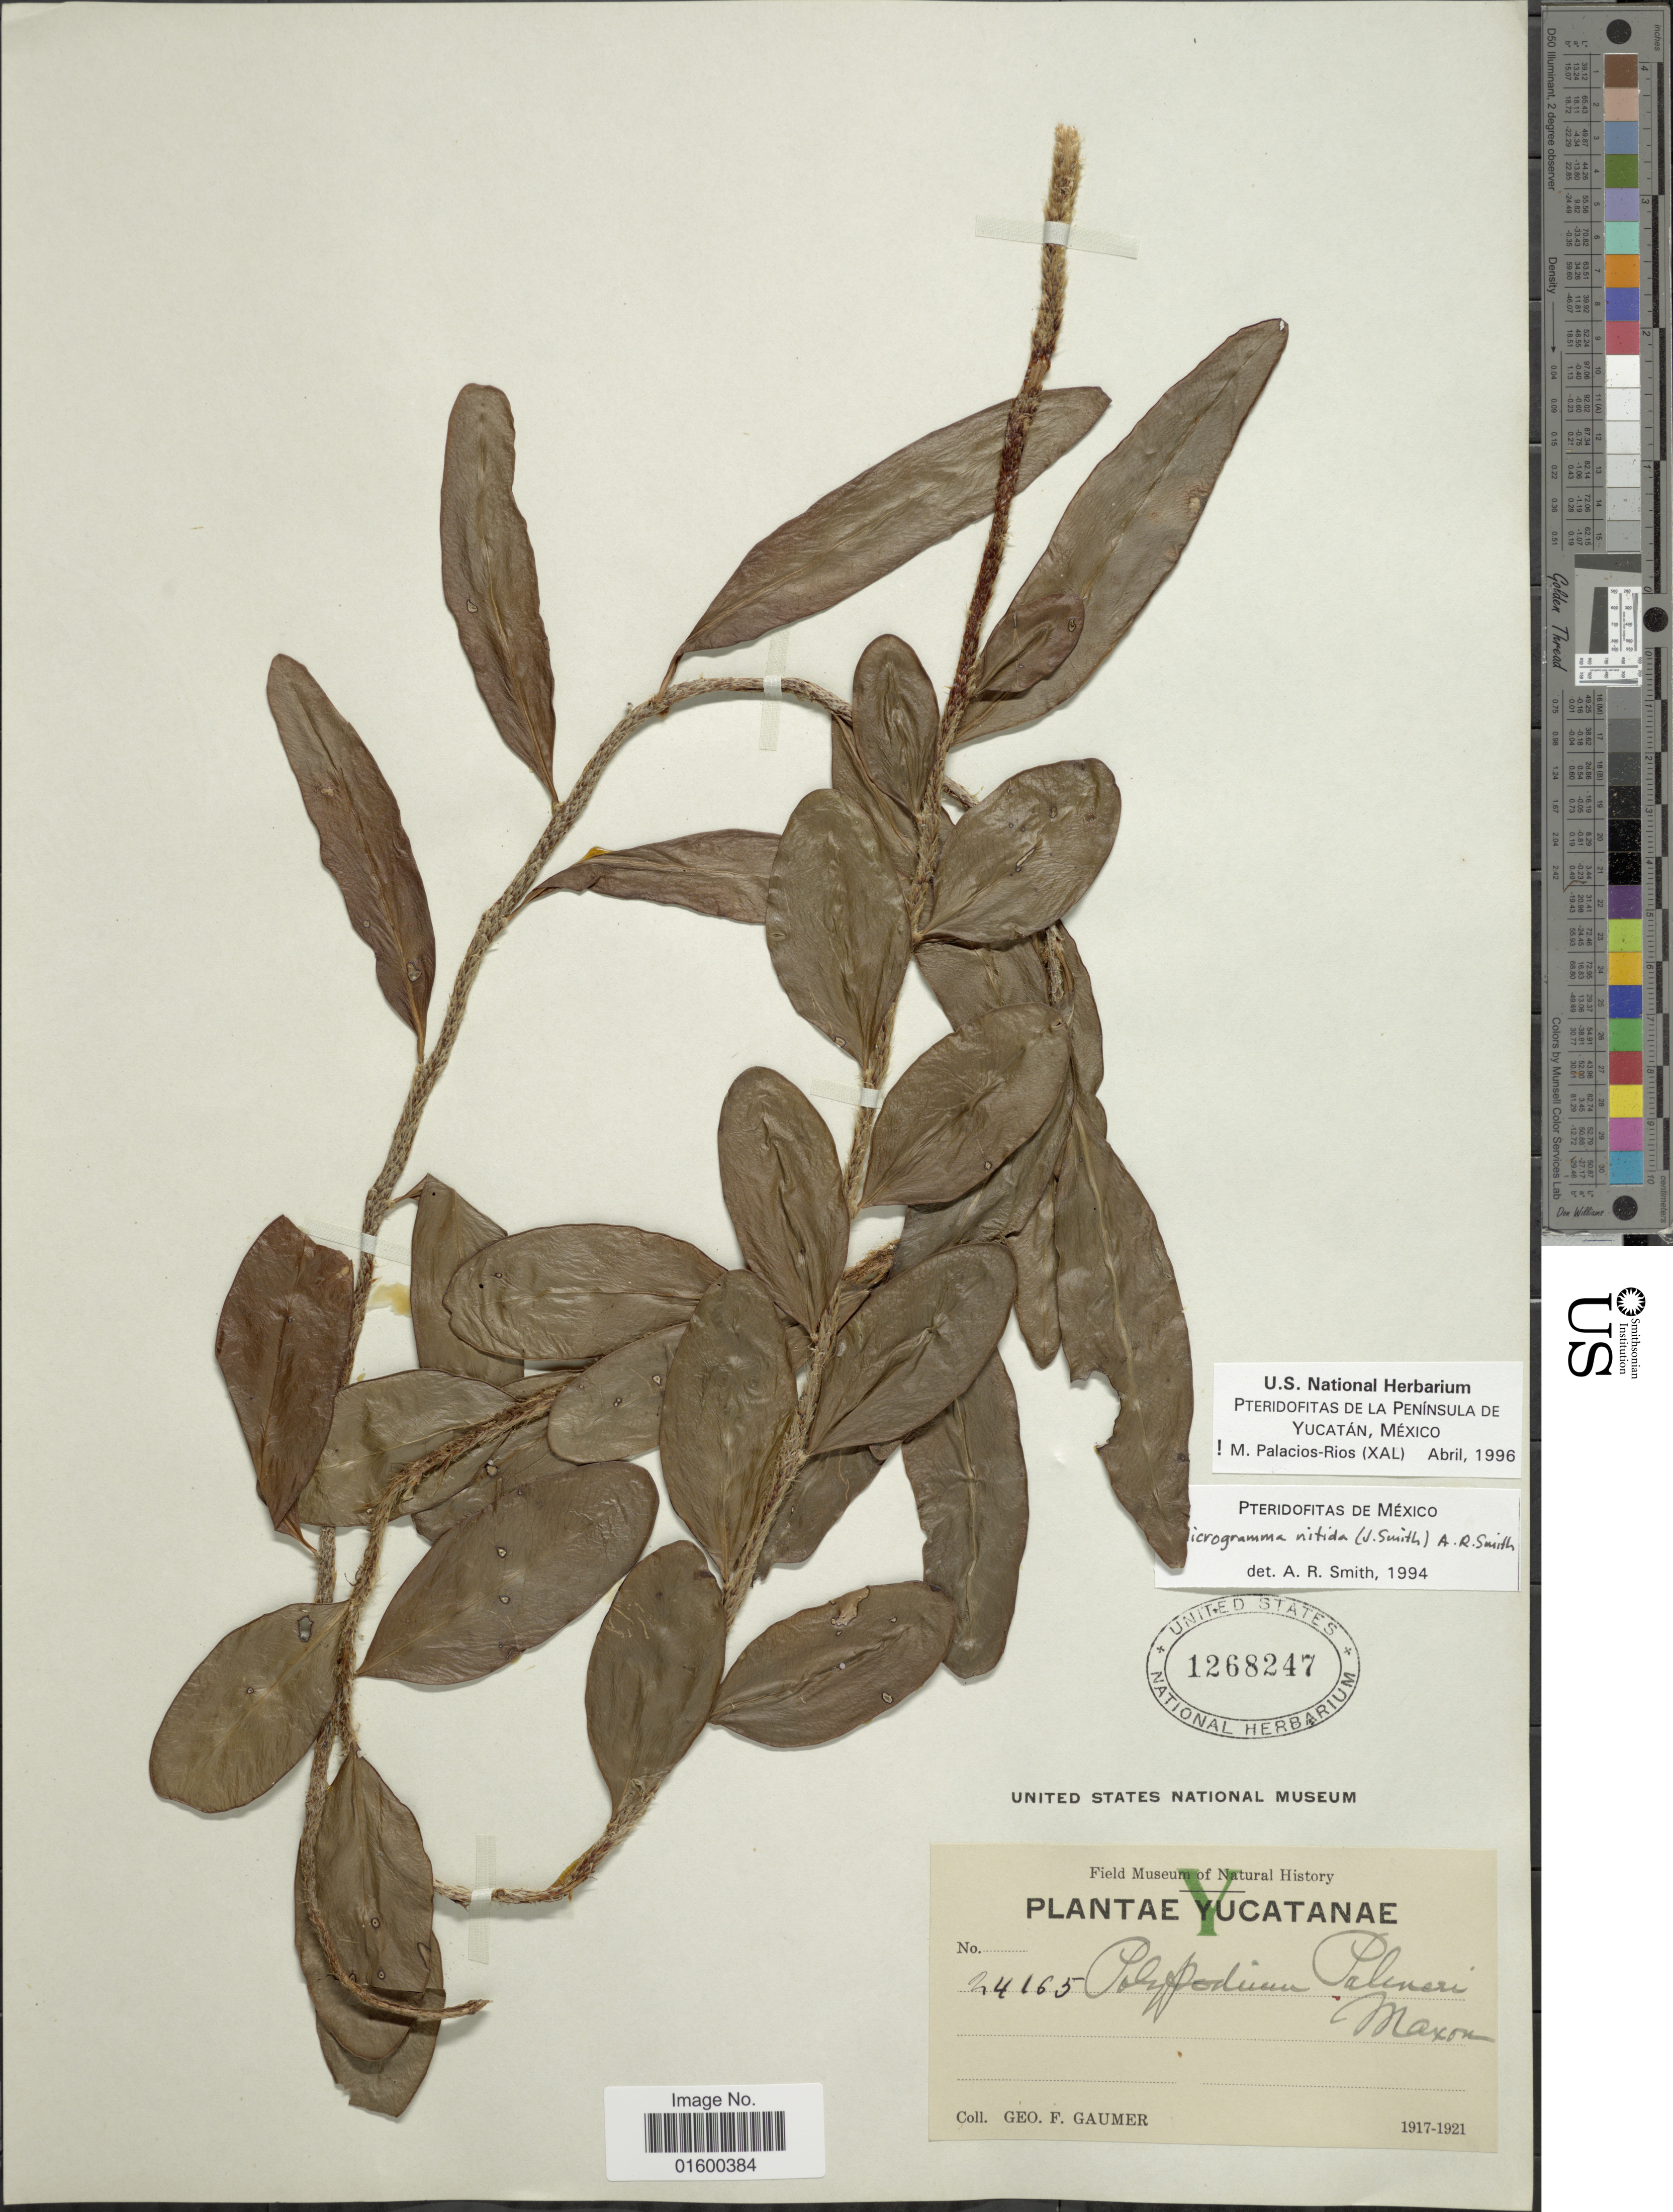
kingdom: Plantae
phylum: Tracheophyta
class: Polypodiopsida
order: Polypodiales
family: Polypodiaceae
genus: Microgramma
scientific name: Microgramma nitida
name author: (J. Sm.) A.R. Sm.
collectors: G. F. Gaumer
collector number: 24165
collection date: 1917/1921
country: Mexico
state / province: Yucatán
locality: Yucatanae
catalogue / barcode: US 1268247